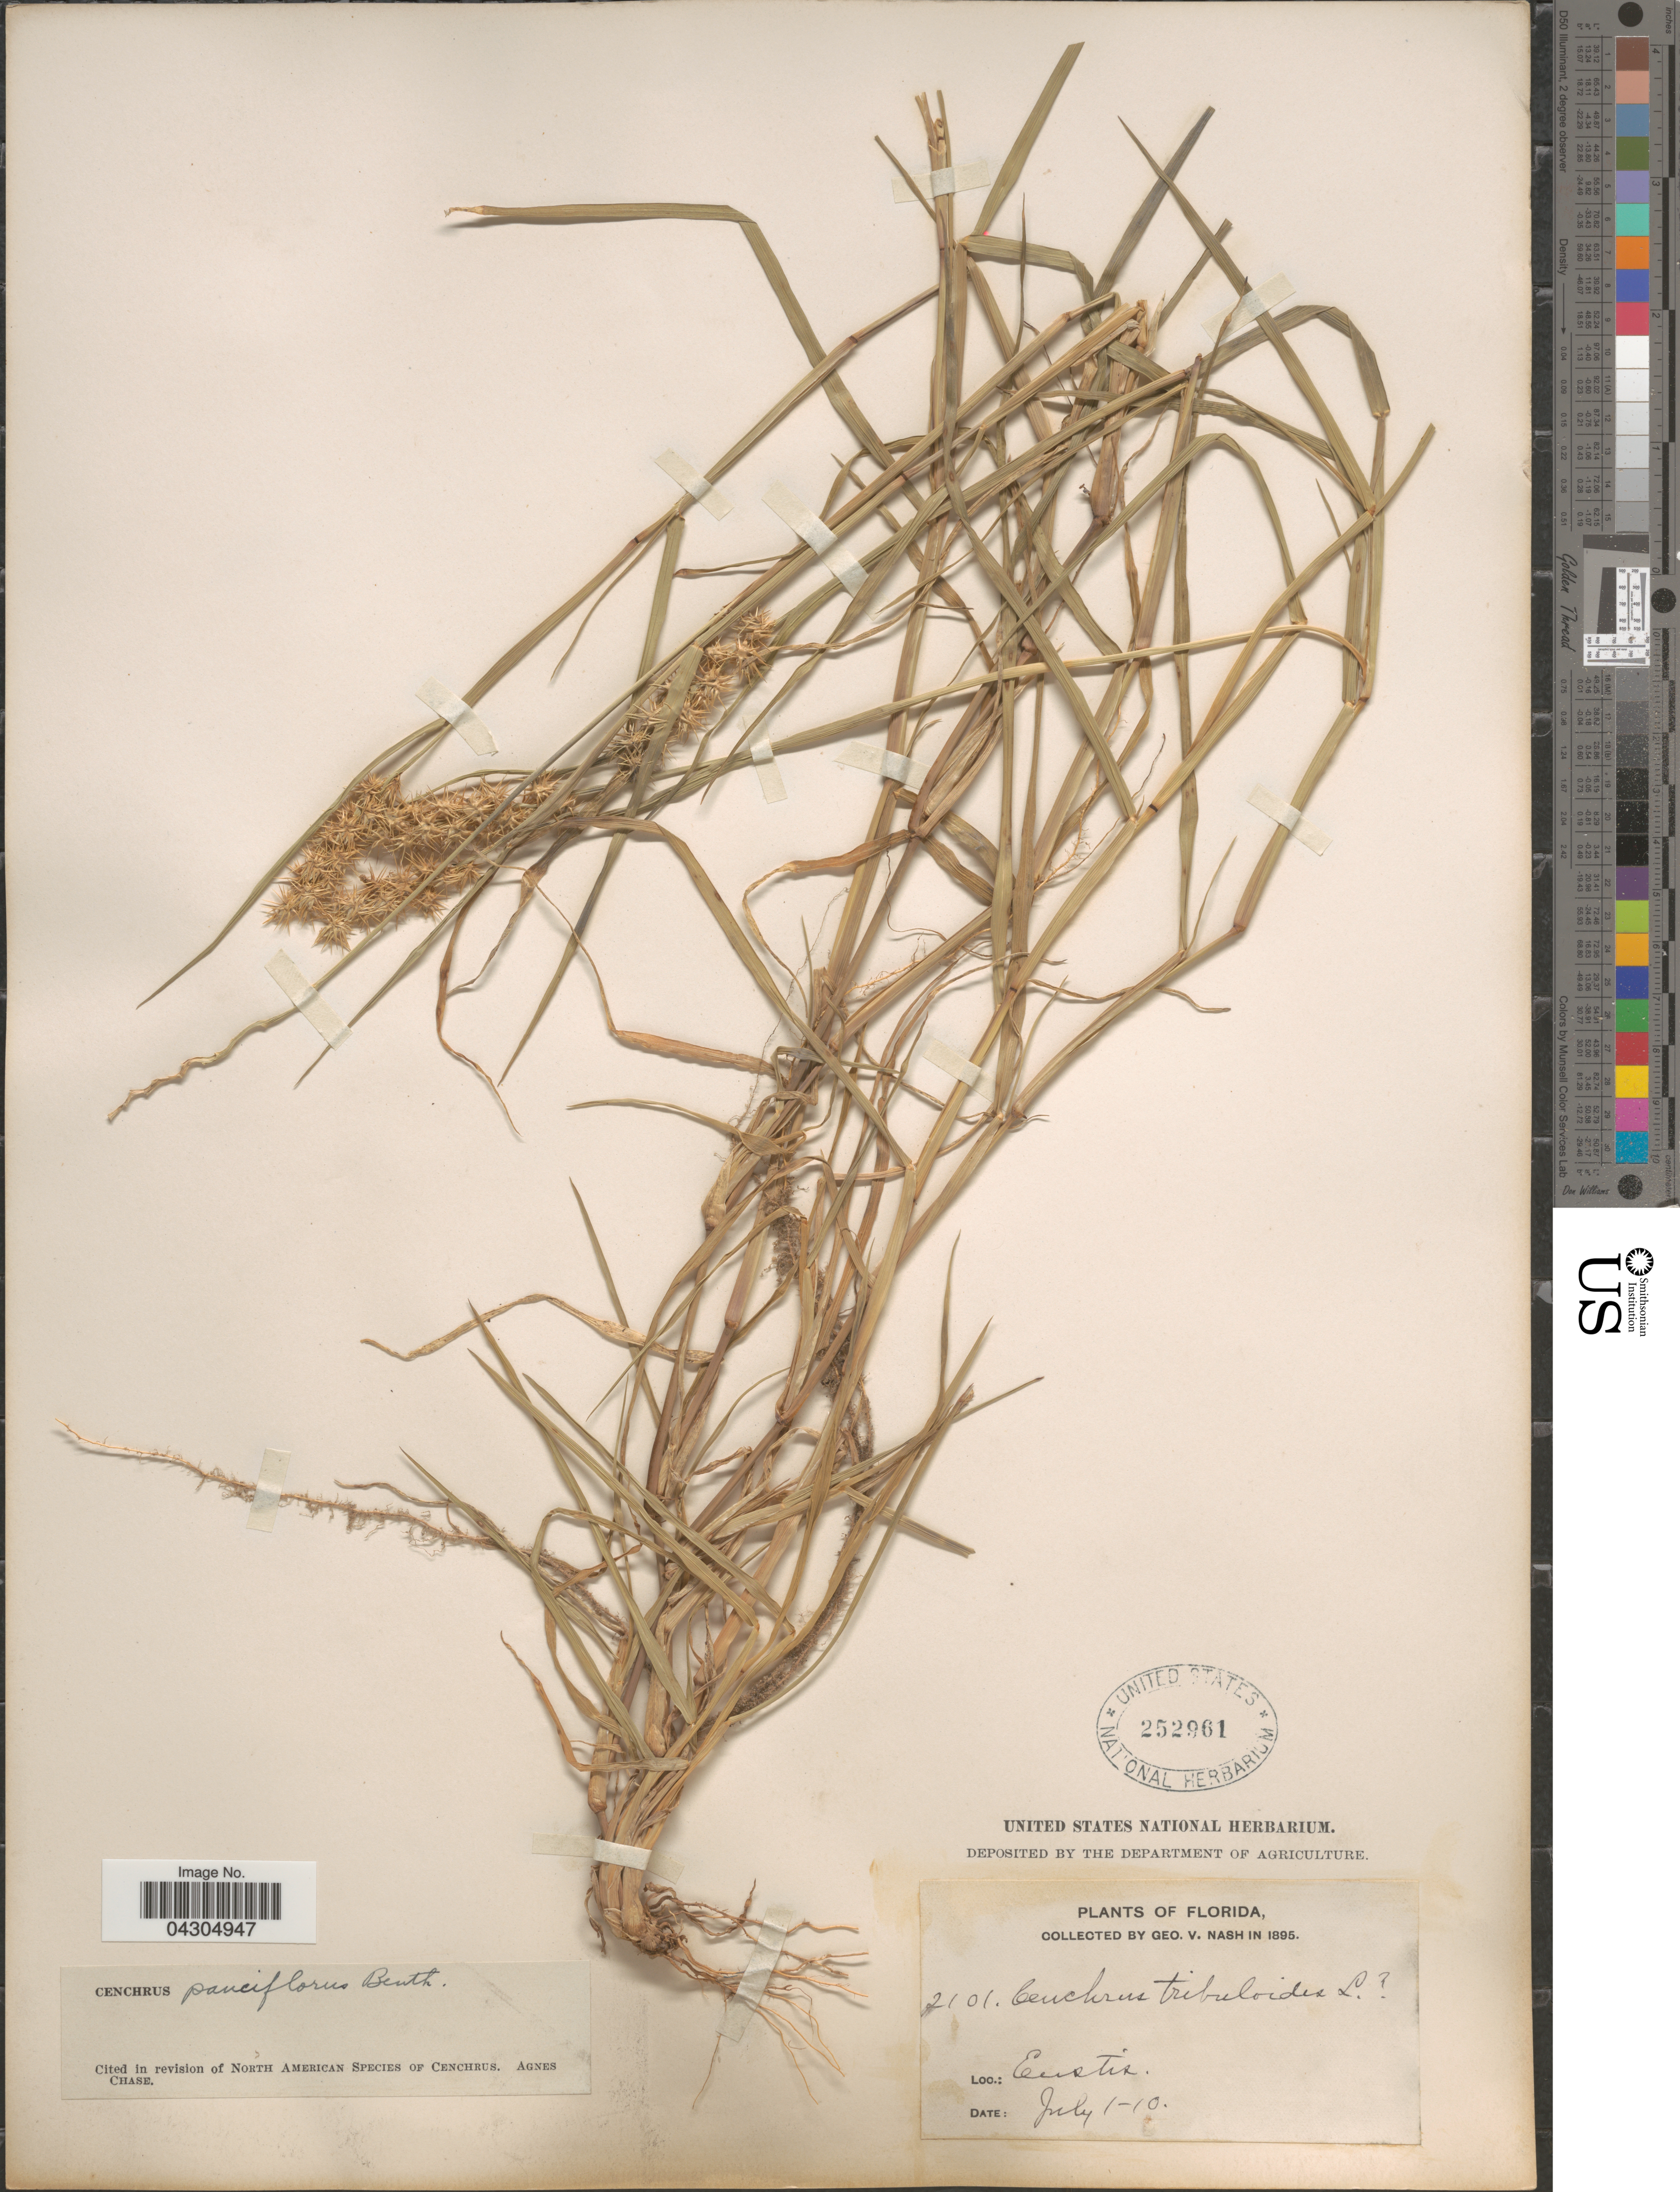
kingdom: Plantae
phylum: Tracheophyta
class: Liliopsida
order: Poales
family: Poaceae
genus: Cenchrus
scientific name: Cenchrus spinifex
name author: Cav.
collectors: G. V. Nash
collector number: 2101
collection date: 1895-07-01/1895-07-10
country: United States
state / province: Florida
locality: Eustis.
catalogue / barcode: US 252961